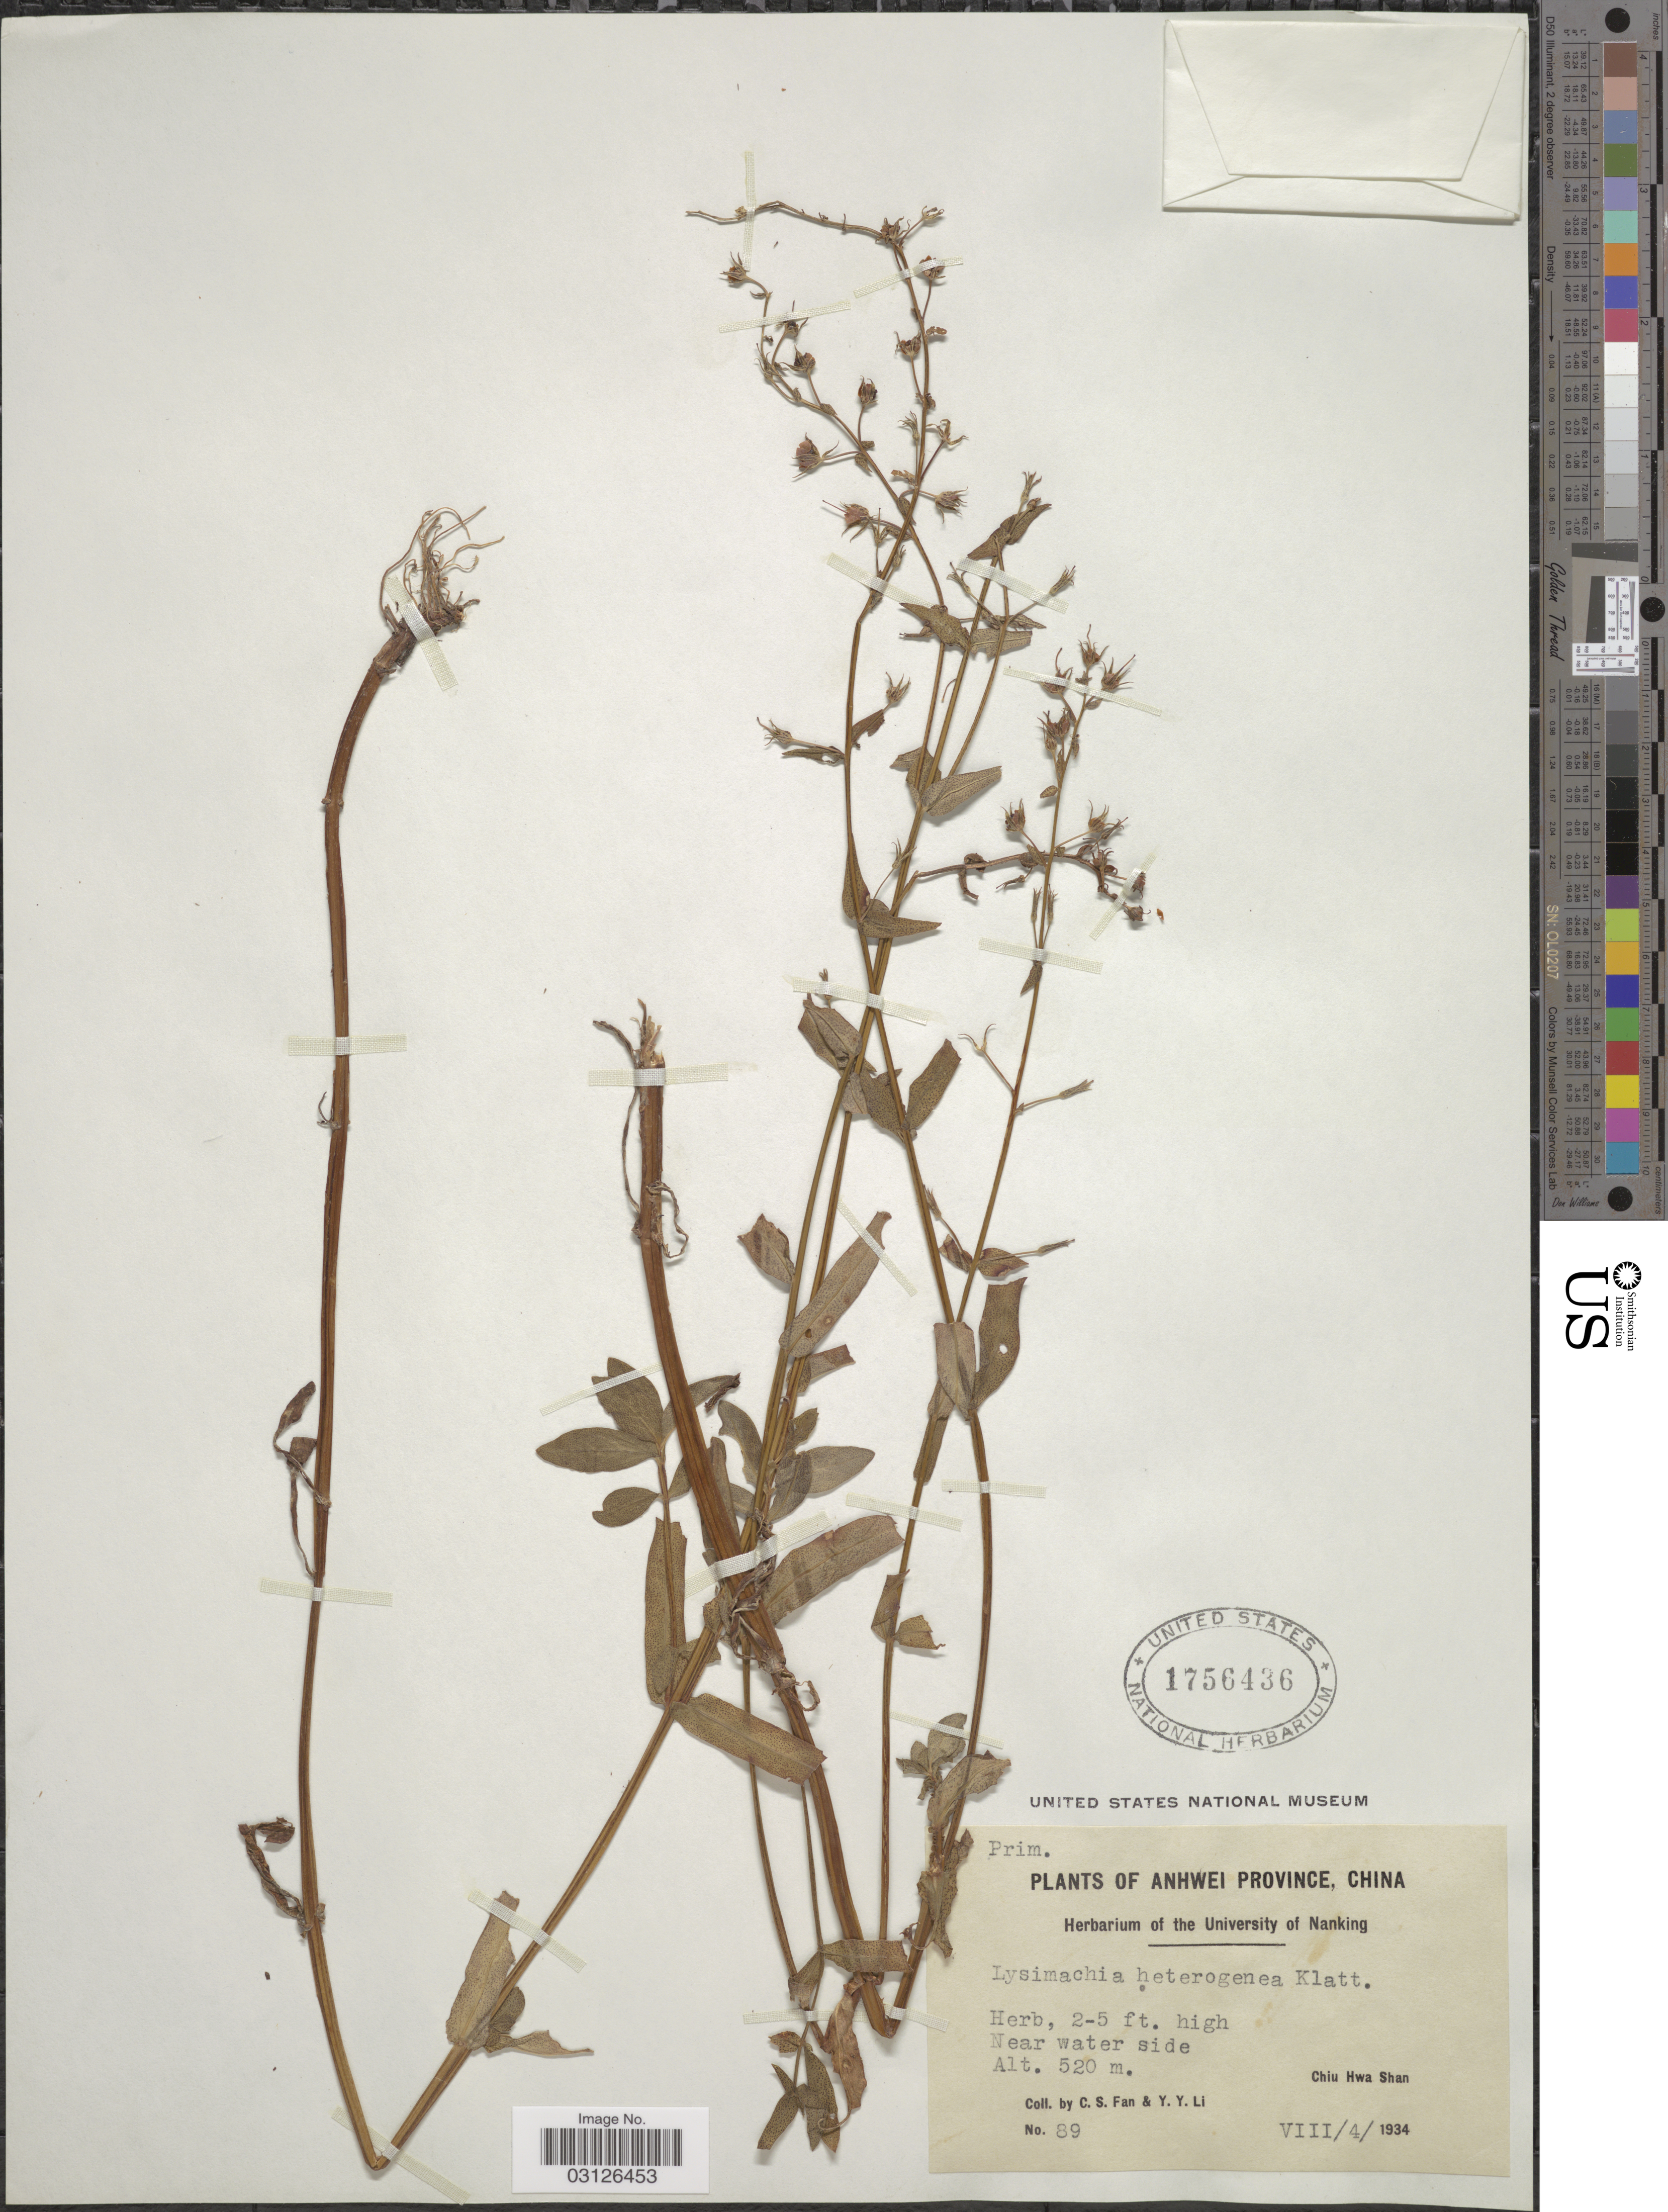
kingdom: Plantae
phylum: Tracheophyta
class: Magnoliopsida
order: Ericales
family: Primulaceae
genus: Lysimachia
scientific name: Lysimachia heterogenea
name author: Klatt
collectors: C. S. Fan & Y. Y. Li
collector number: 89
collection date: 1934-08-04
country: China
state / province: Anhui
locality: Anhwei Province. Near water side. Chiu Hwa Shan.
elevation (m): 520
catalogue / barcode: US 1756436